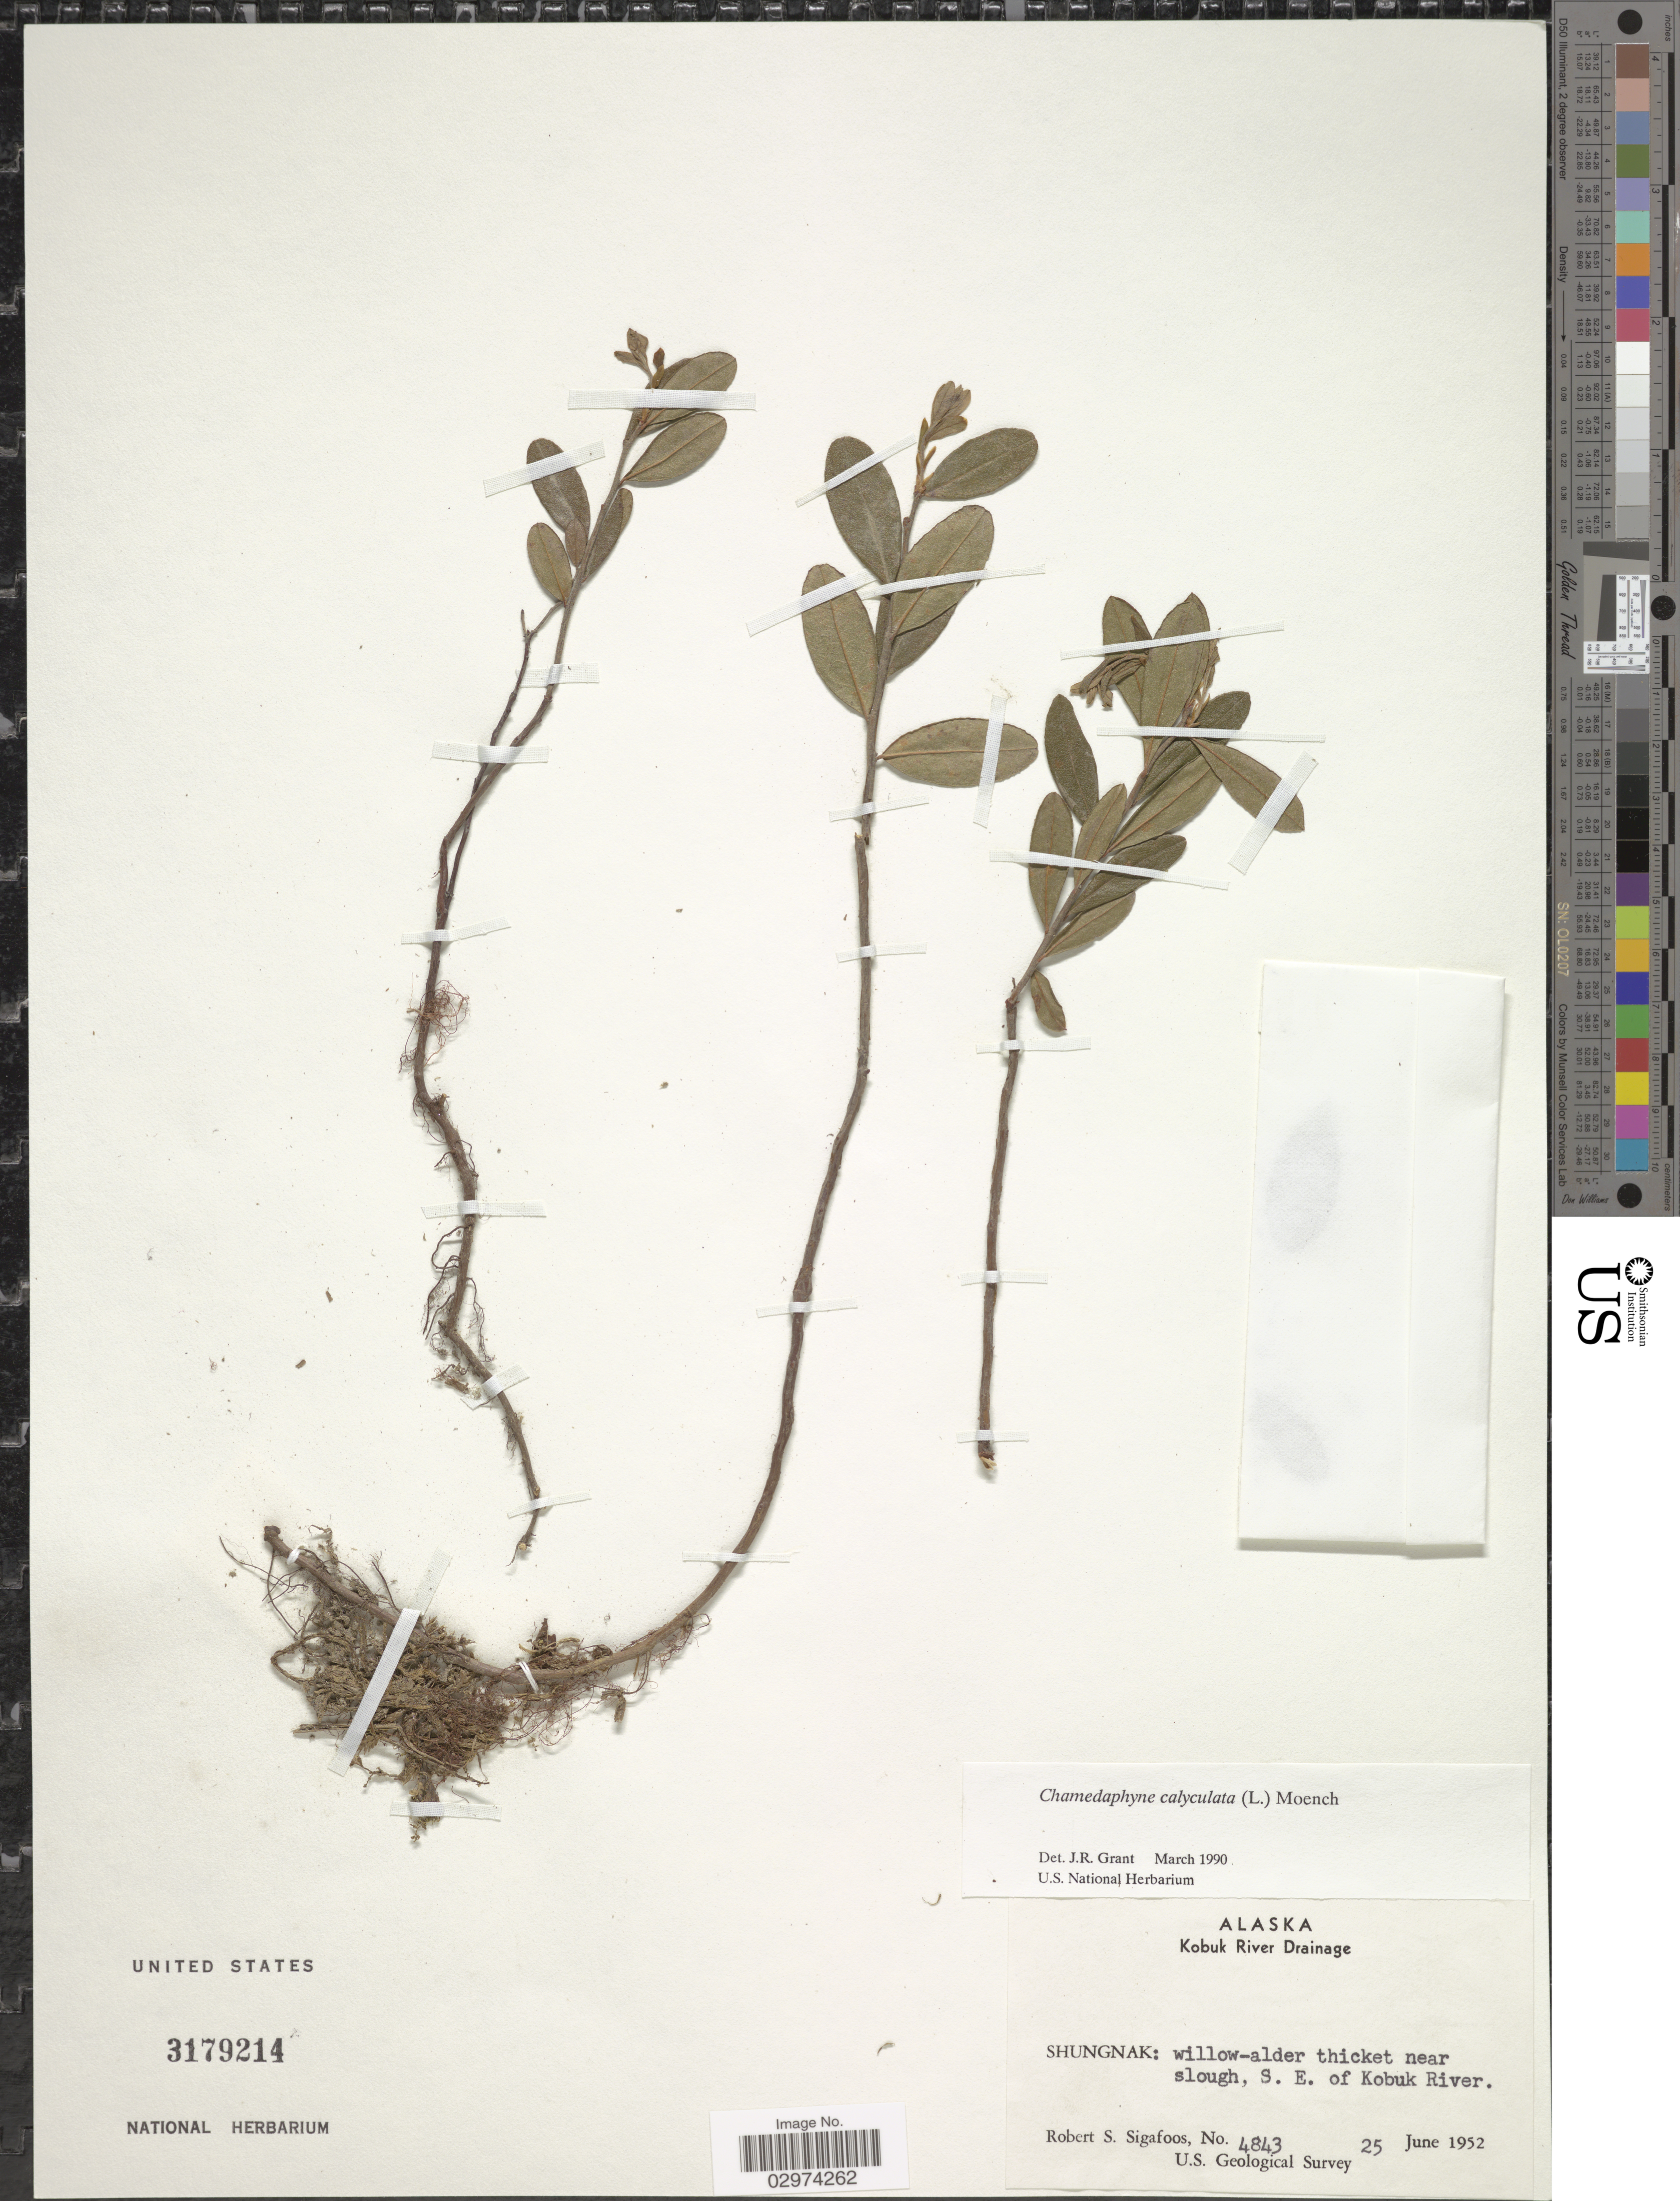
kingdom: Plantae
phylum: Tracheophyta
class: Magnoliopsida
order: Ericales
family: Ericaceae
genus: Chamaedaphne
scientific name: Chamaedaphne calyculata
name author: (L.) Moench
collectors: R. Sigafoos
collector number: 4843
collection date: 1952-06-25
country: United States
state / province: Alaska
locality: Kobuk River Drainage. Shungnak: willow-alder thicket near slough, S. E. of Kobuk River.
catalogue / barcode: US 3179214